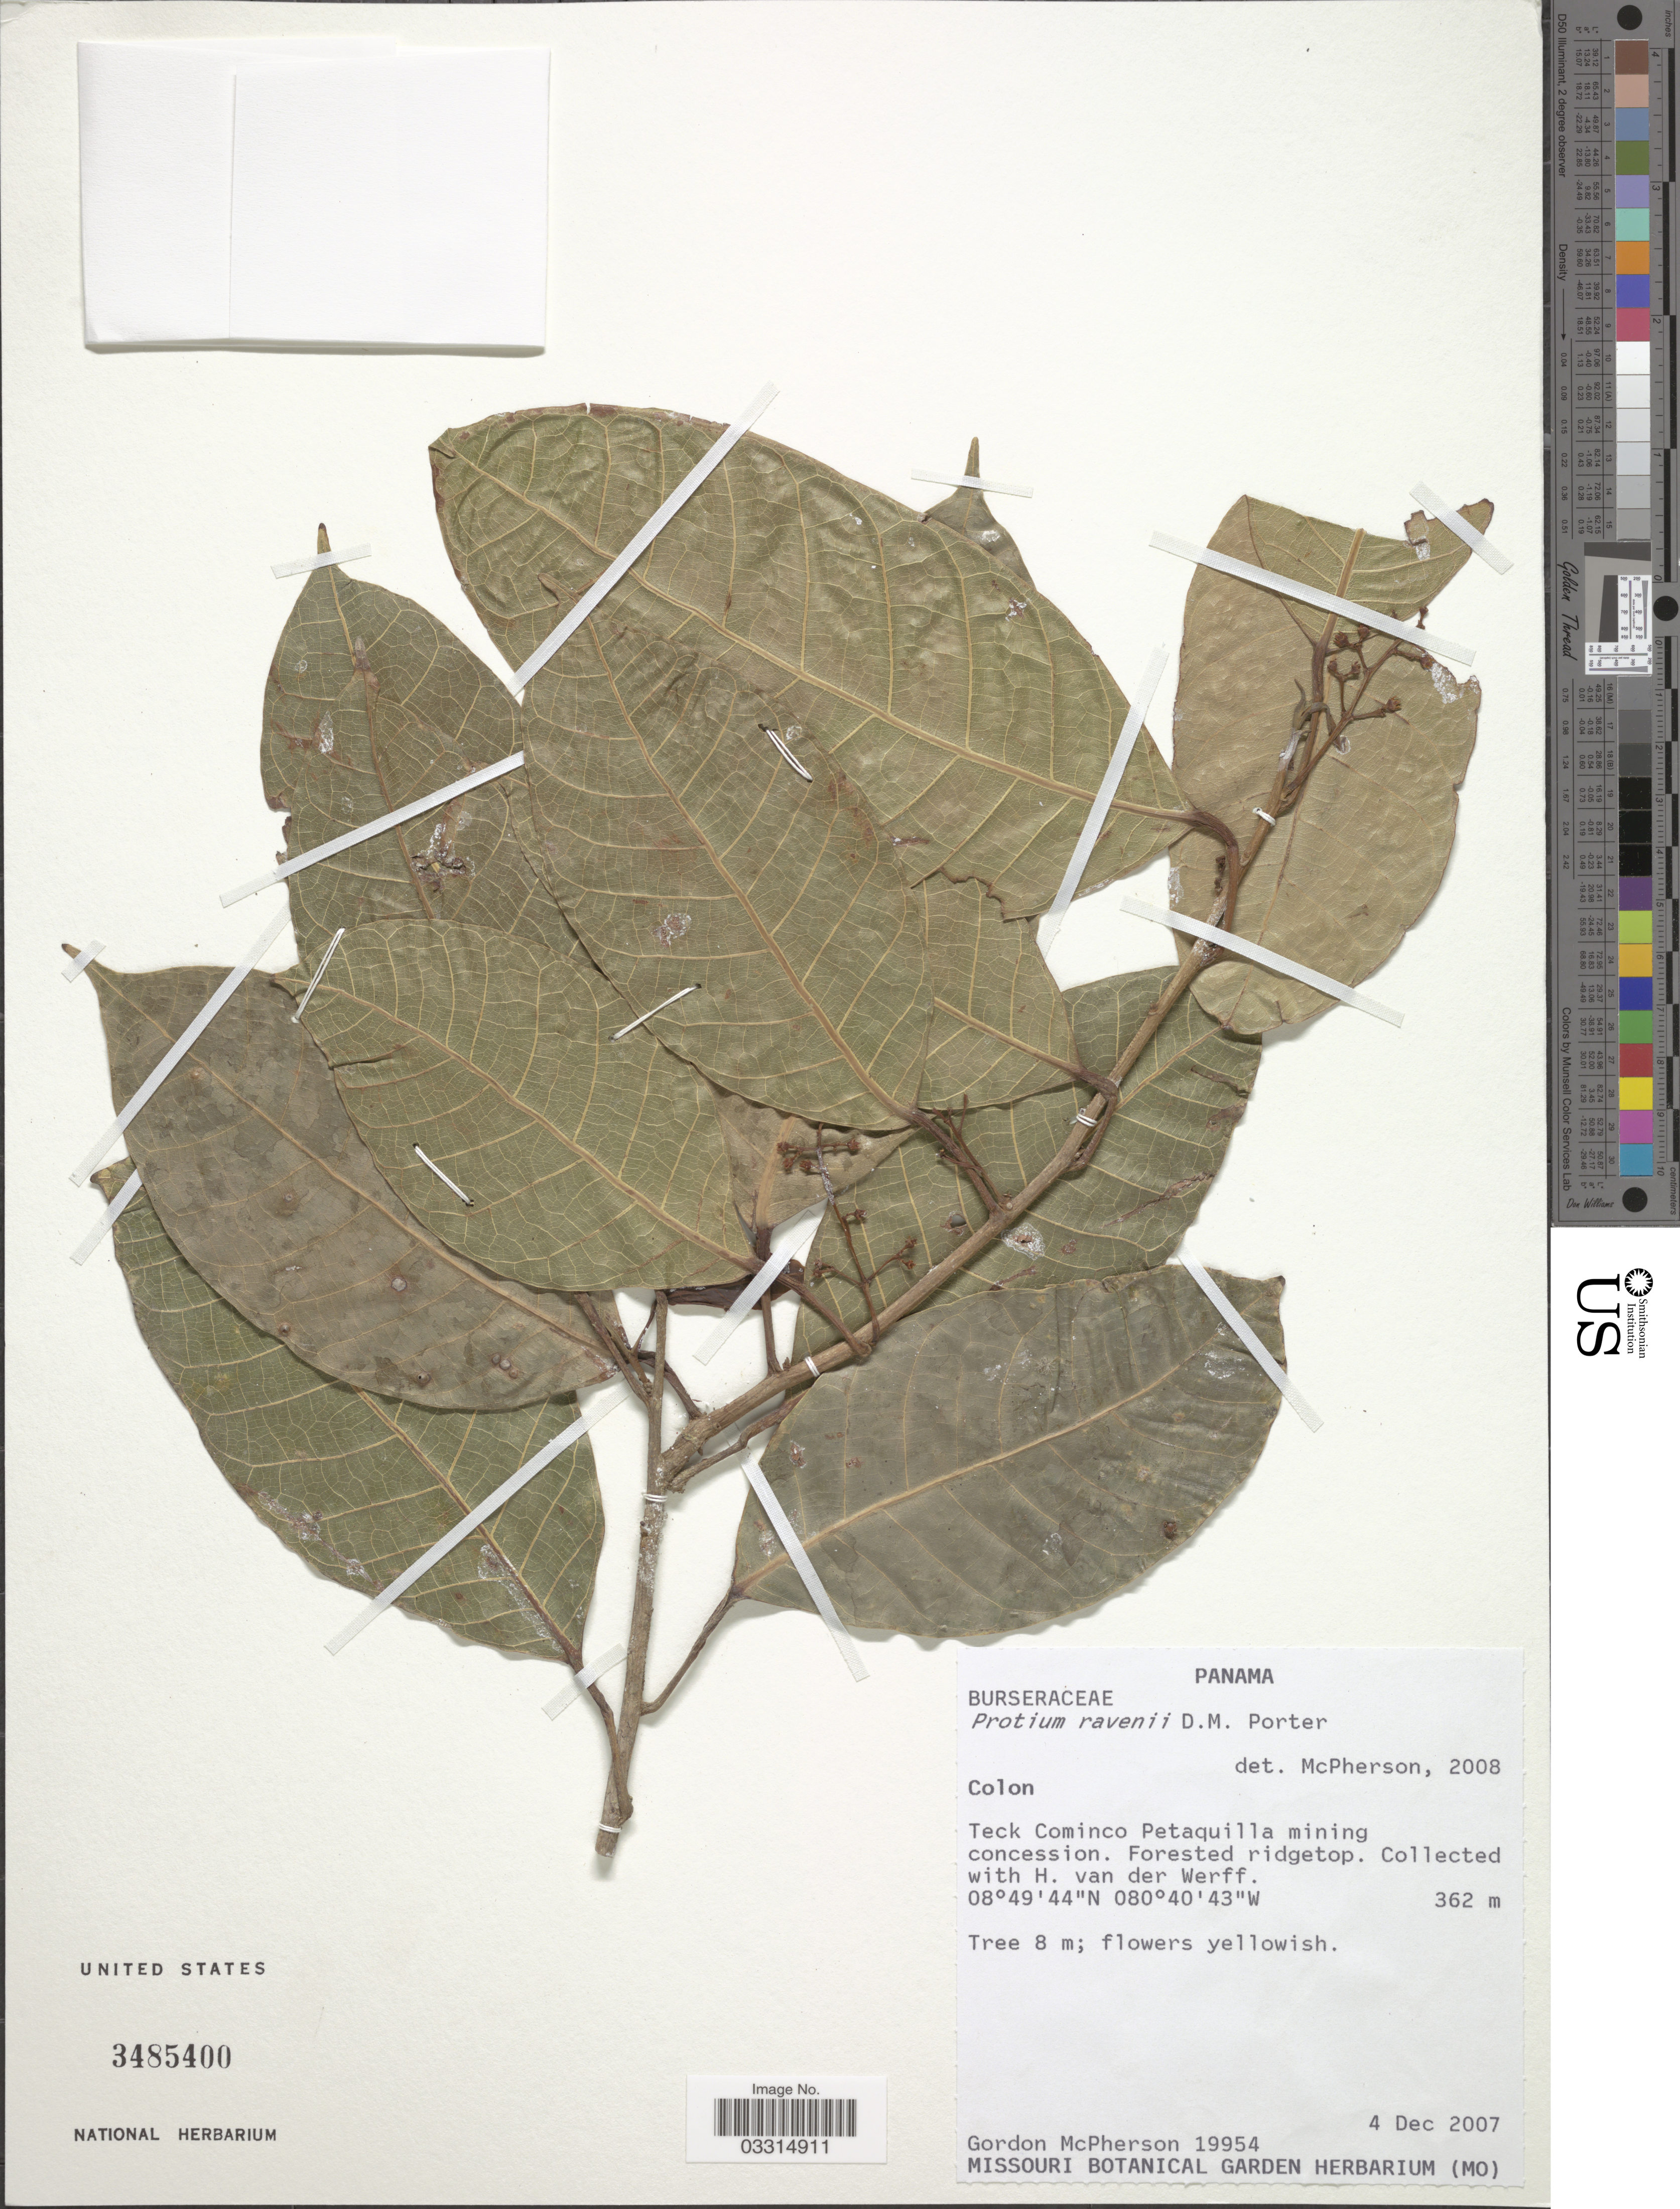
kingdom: Plantae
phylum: Tracheophyta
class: Magnoliopsida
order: Sapindales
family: Burseraceae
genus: Protium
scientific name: Protium ravenii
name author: D.M. Porter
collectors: G. D. McPherson & H. van der Werff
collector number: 19954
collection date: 2007-12-04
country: Panama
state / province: Colón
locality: Teck Cominco Petaquilla mining concession.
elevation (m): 362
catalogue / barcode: US 3485400